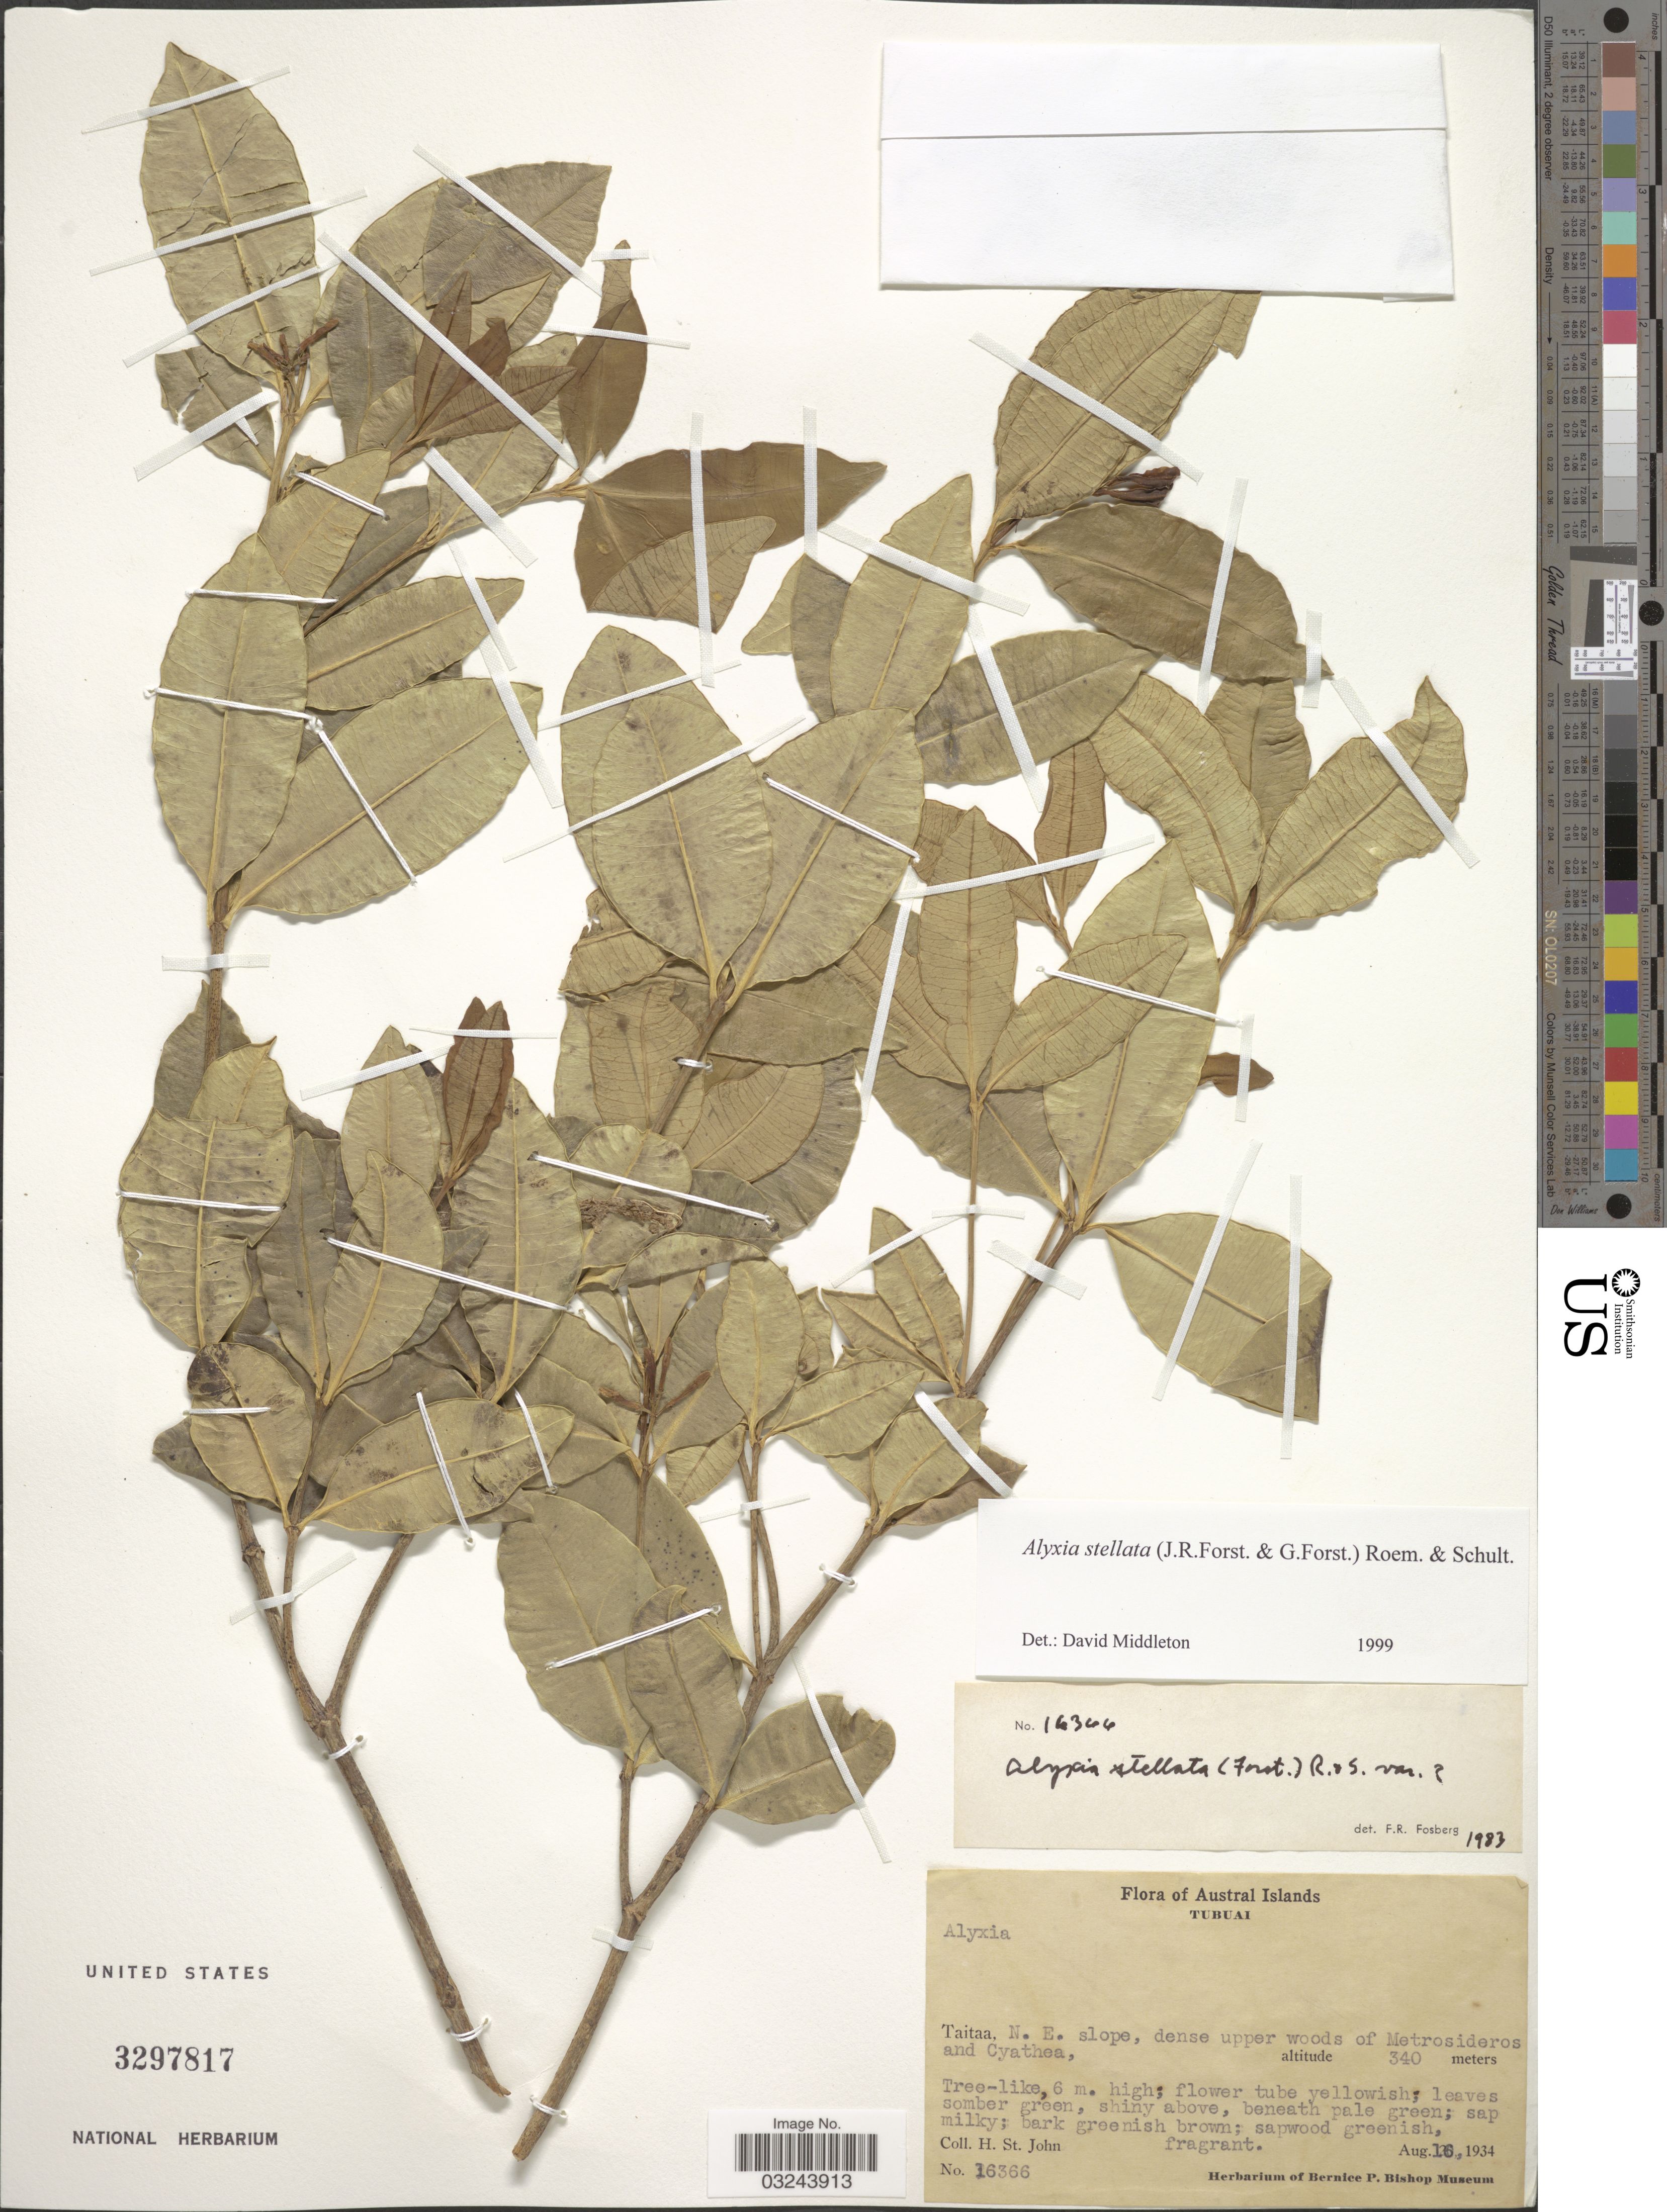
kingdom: Plantae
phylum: Tracheophyta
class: Magnoliopsida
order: Gentianales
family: Apocynaceae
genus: Alyxia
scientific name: Alyxia stellata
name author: (J.R. Forst. & G. Forst.) Roem. & Schult.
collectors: H. St. John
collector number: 16366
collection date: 1934-08-16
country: French Polynesia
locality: Austral Islands. Tunuai. Taitaa, N. E. slope.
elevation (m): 340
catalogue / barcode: US 3297817